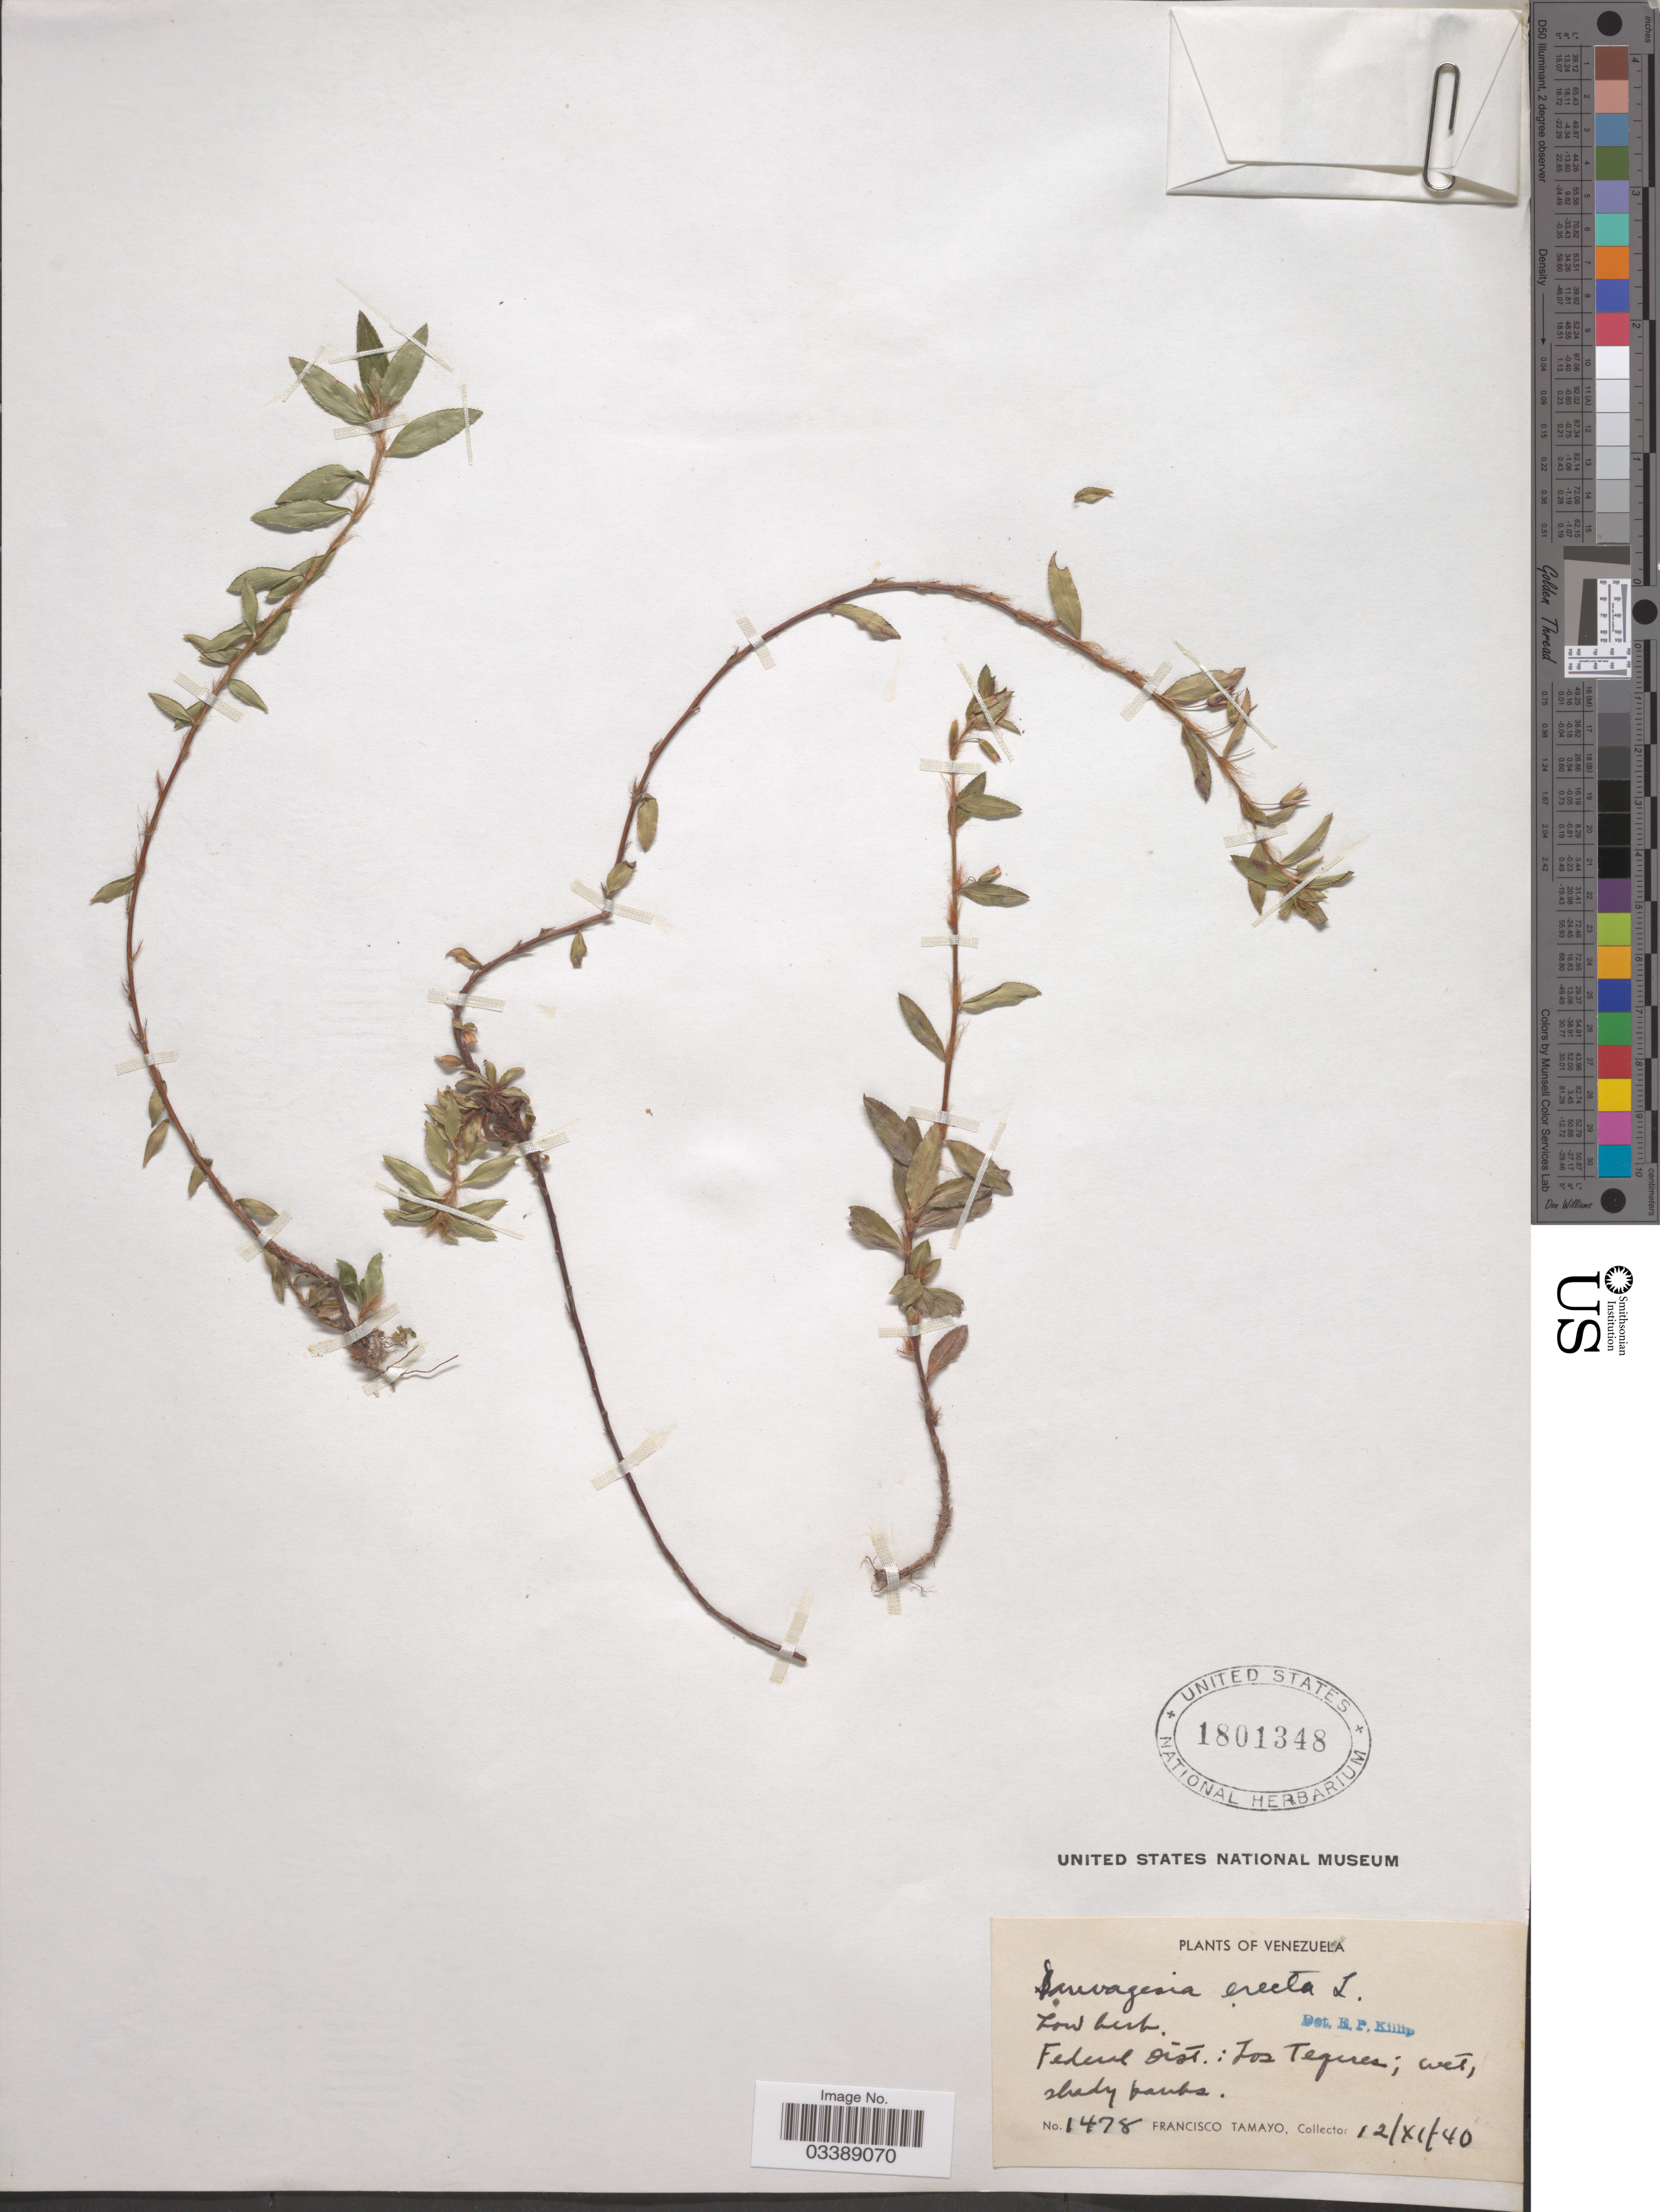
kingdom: Plantae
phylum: Tracheophyta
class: Magnoliopsida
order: Malpighiales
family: Ochnaceae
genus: Sauvagesia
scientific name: Sauvagesia erecta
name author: L.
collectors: F. Tamayo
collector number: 1478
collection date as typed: Transcribed d/m/y: 12/11/40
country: Venezuela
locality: Federal Dist.: Los Teques.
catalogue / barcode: US 1801348